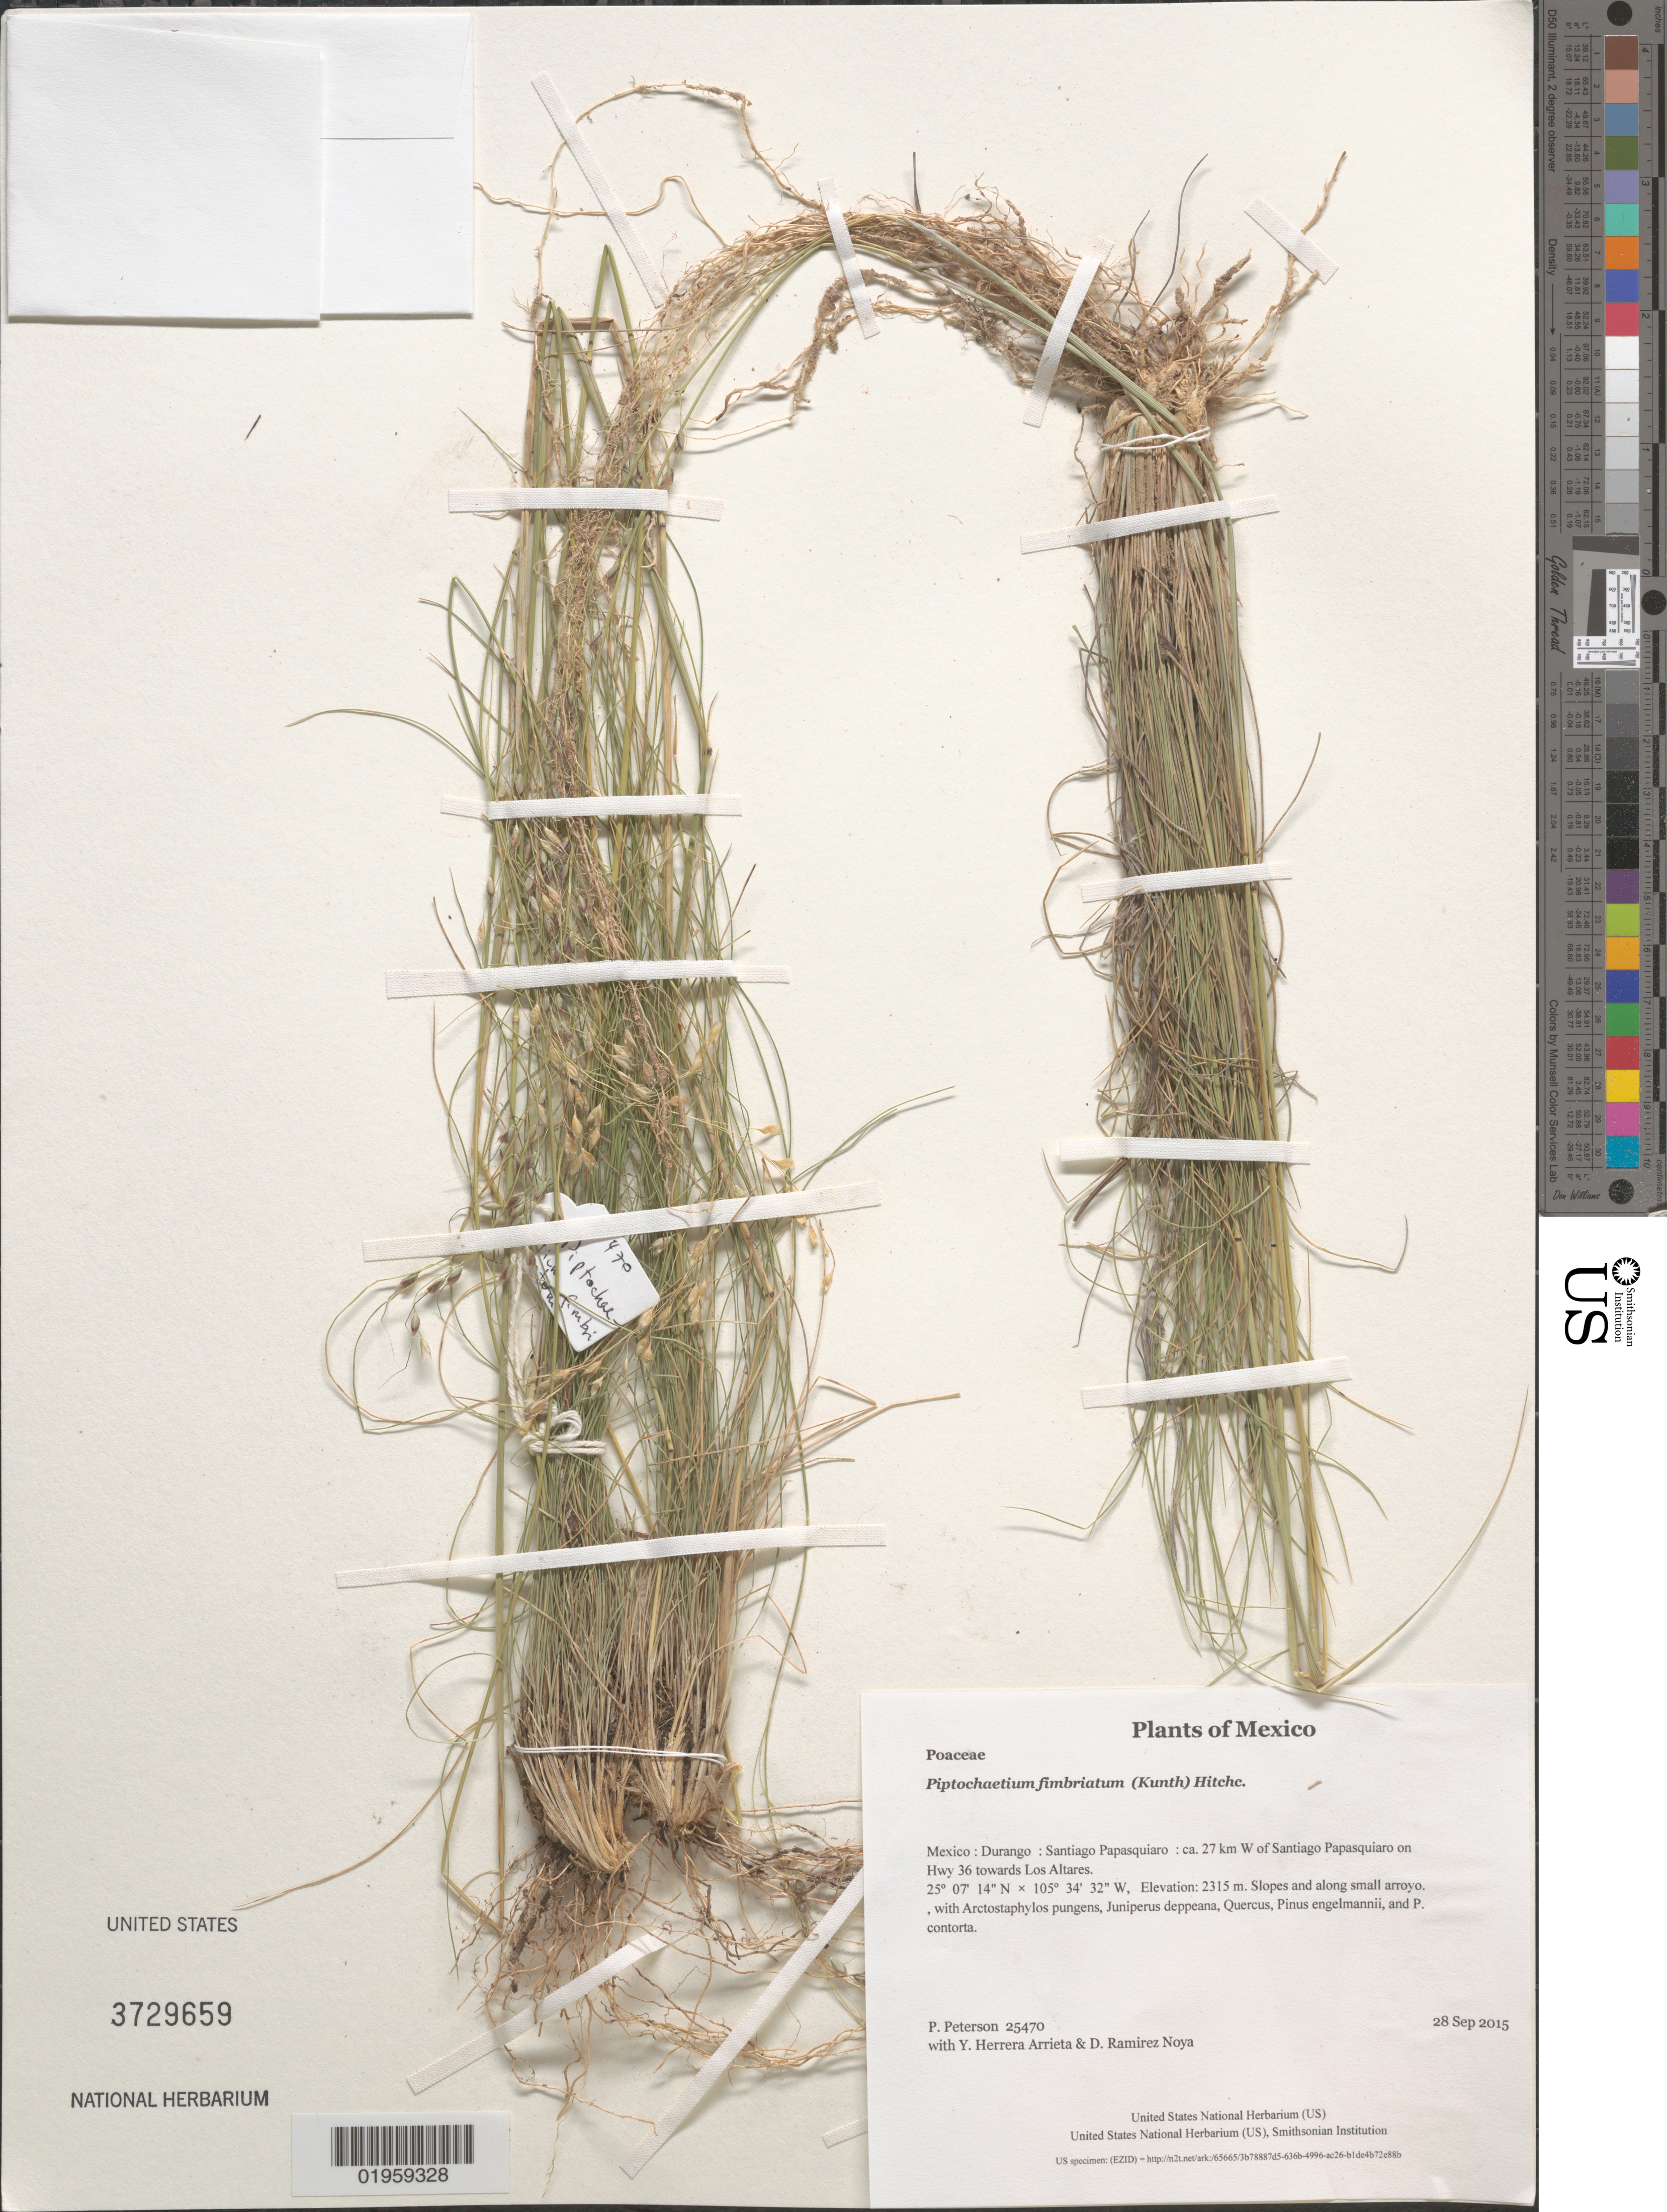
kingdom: Plantae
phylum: Tracheophyta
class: Liliopsida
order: Poales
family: Poaceae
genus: Piptochaetium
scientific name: Piptochaetium fimbriatum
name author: (Kunth) Hitchc.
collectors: P. M. Peterson, Y. Herrera Arrieta & D. Ramirez Noya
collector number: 25470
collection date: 2015-09-28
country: Mexico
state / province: Durango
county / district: Santiago Papasquiaro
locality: ca. 27 km W of Santiago Papasquiaro on Hwy 36 towards Los Altares.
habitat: Slopes and along small arroyo.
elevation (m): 2315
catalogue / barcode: US 3729659